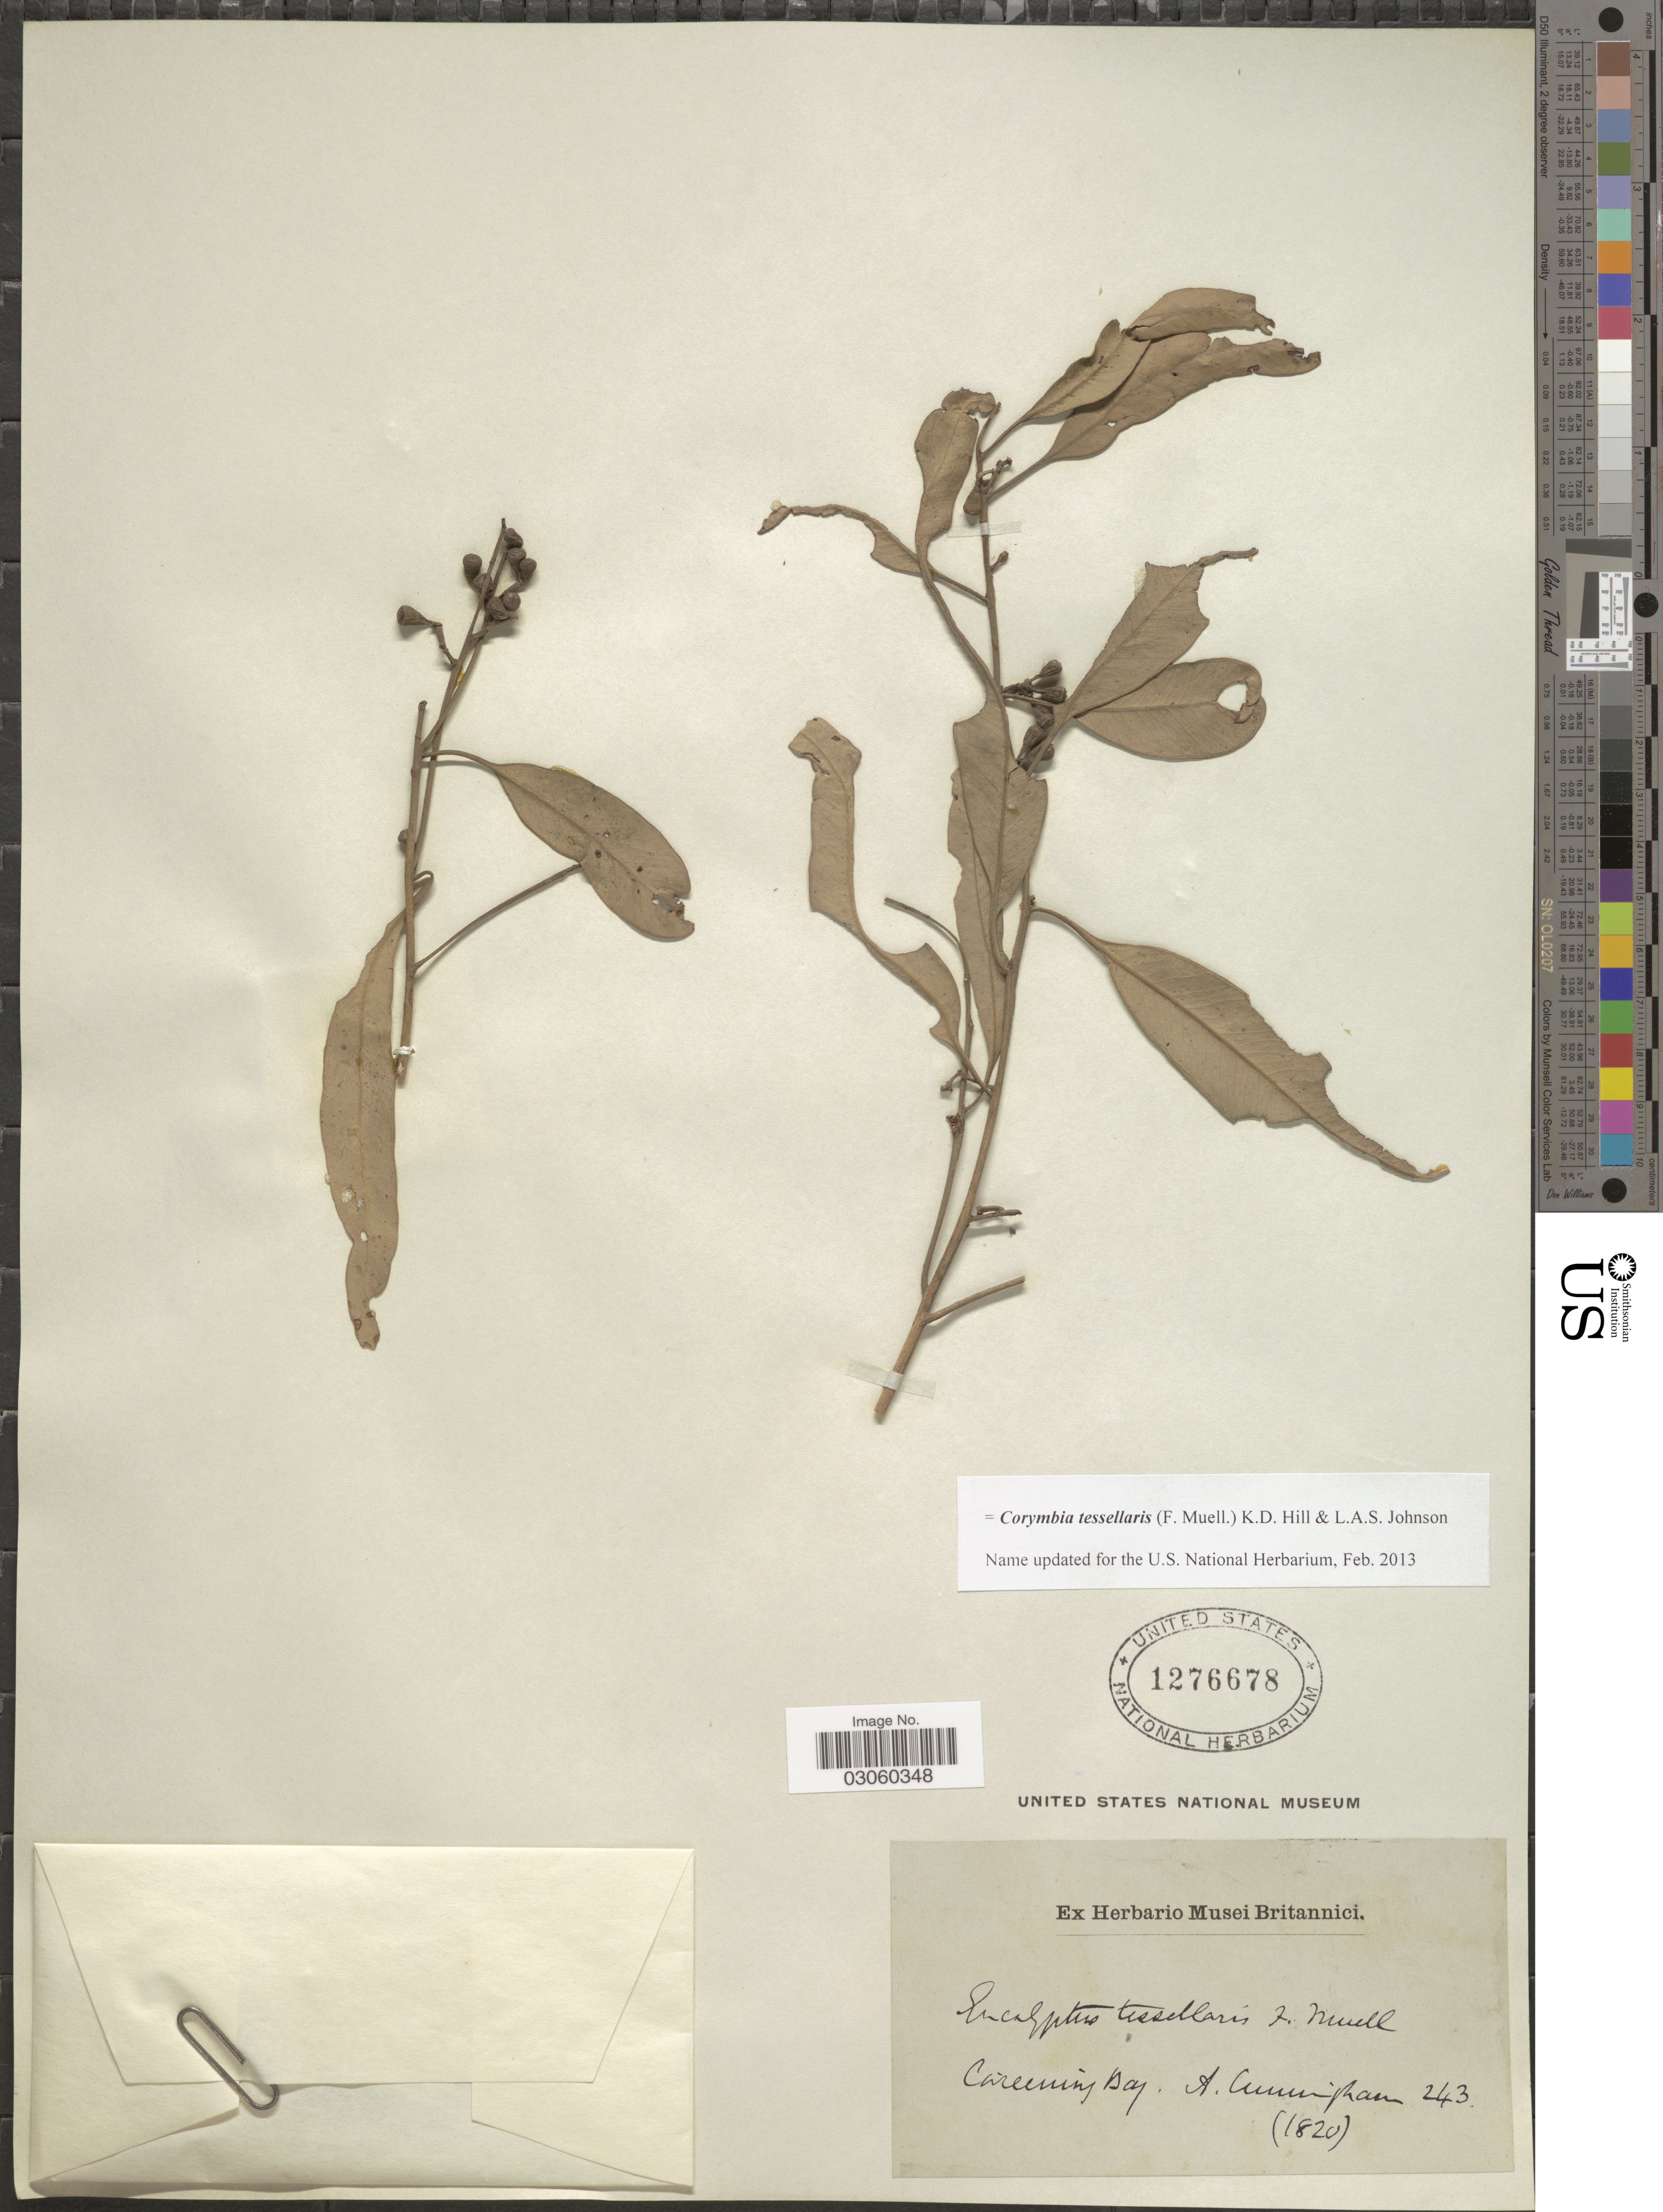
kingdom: Plantae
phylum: Tracheophyta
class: Magnoliopsida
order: Myrtales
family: Myrtaceae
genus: Corymbia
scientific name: Corymbia tessellaris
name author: (F. Muell.) K.D. Hill & L.A.S. Johnson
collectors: A. Cunningham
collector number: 243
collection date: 1820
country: Australia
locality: Careening Bay.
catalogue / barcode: US 1276678